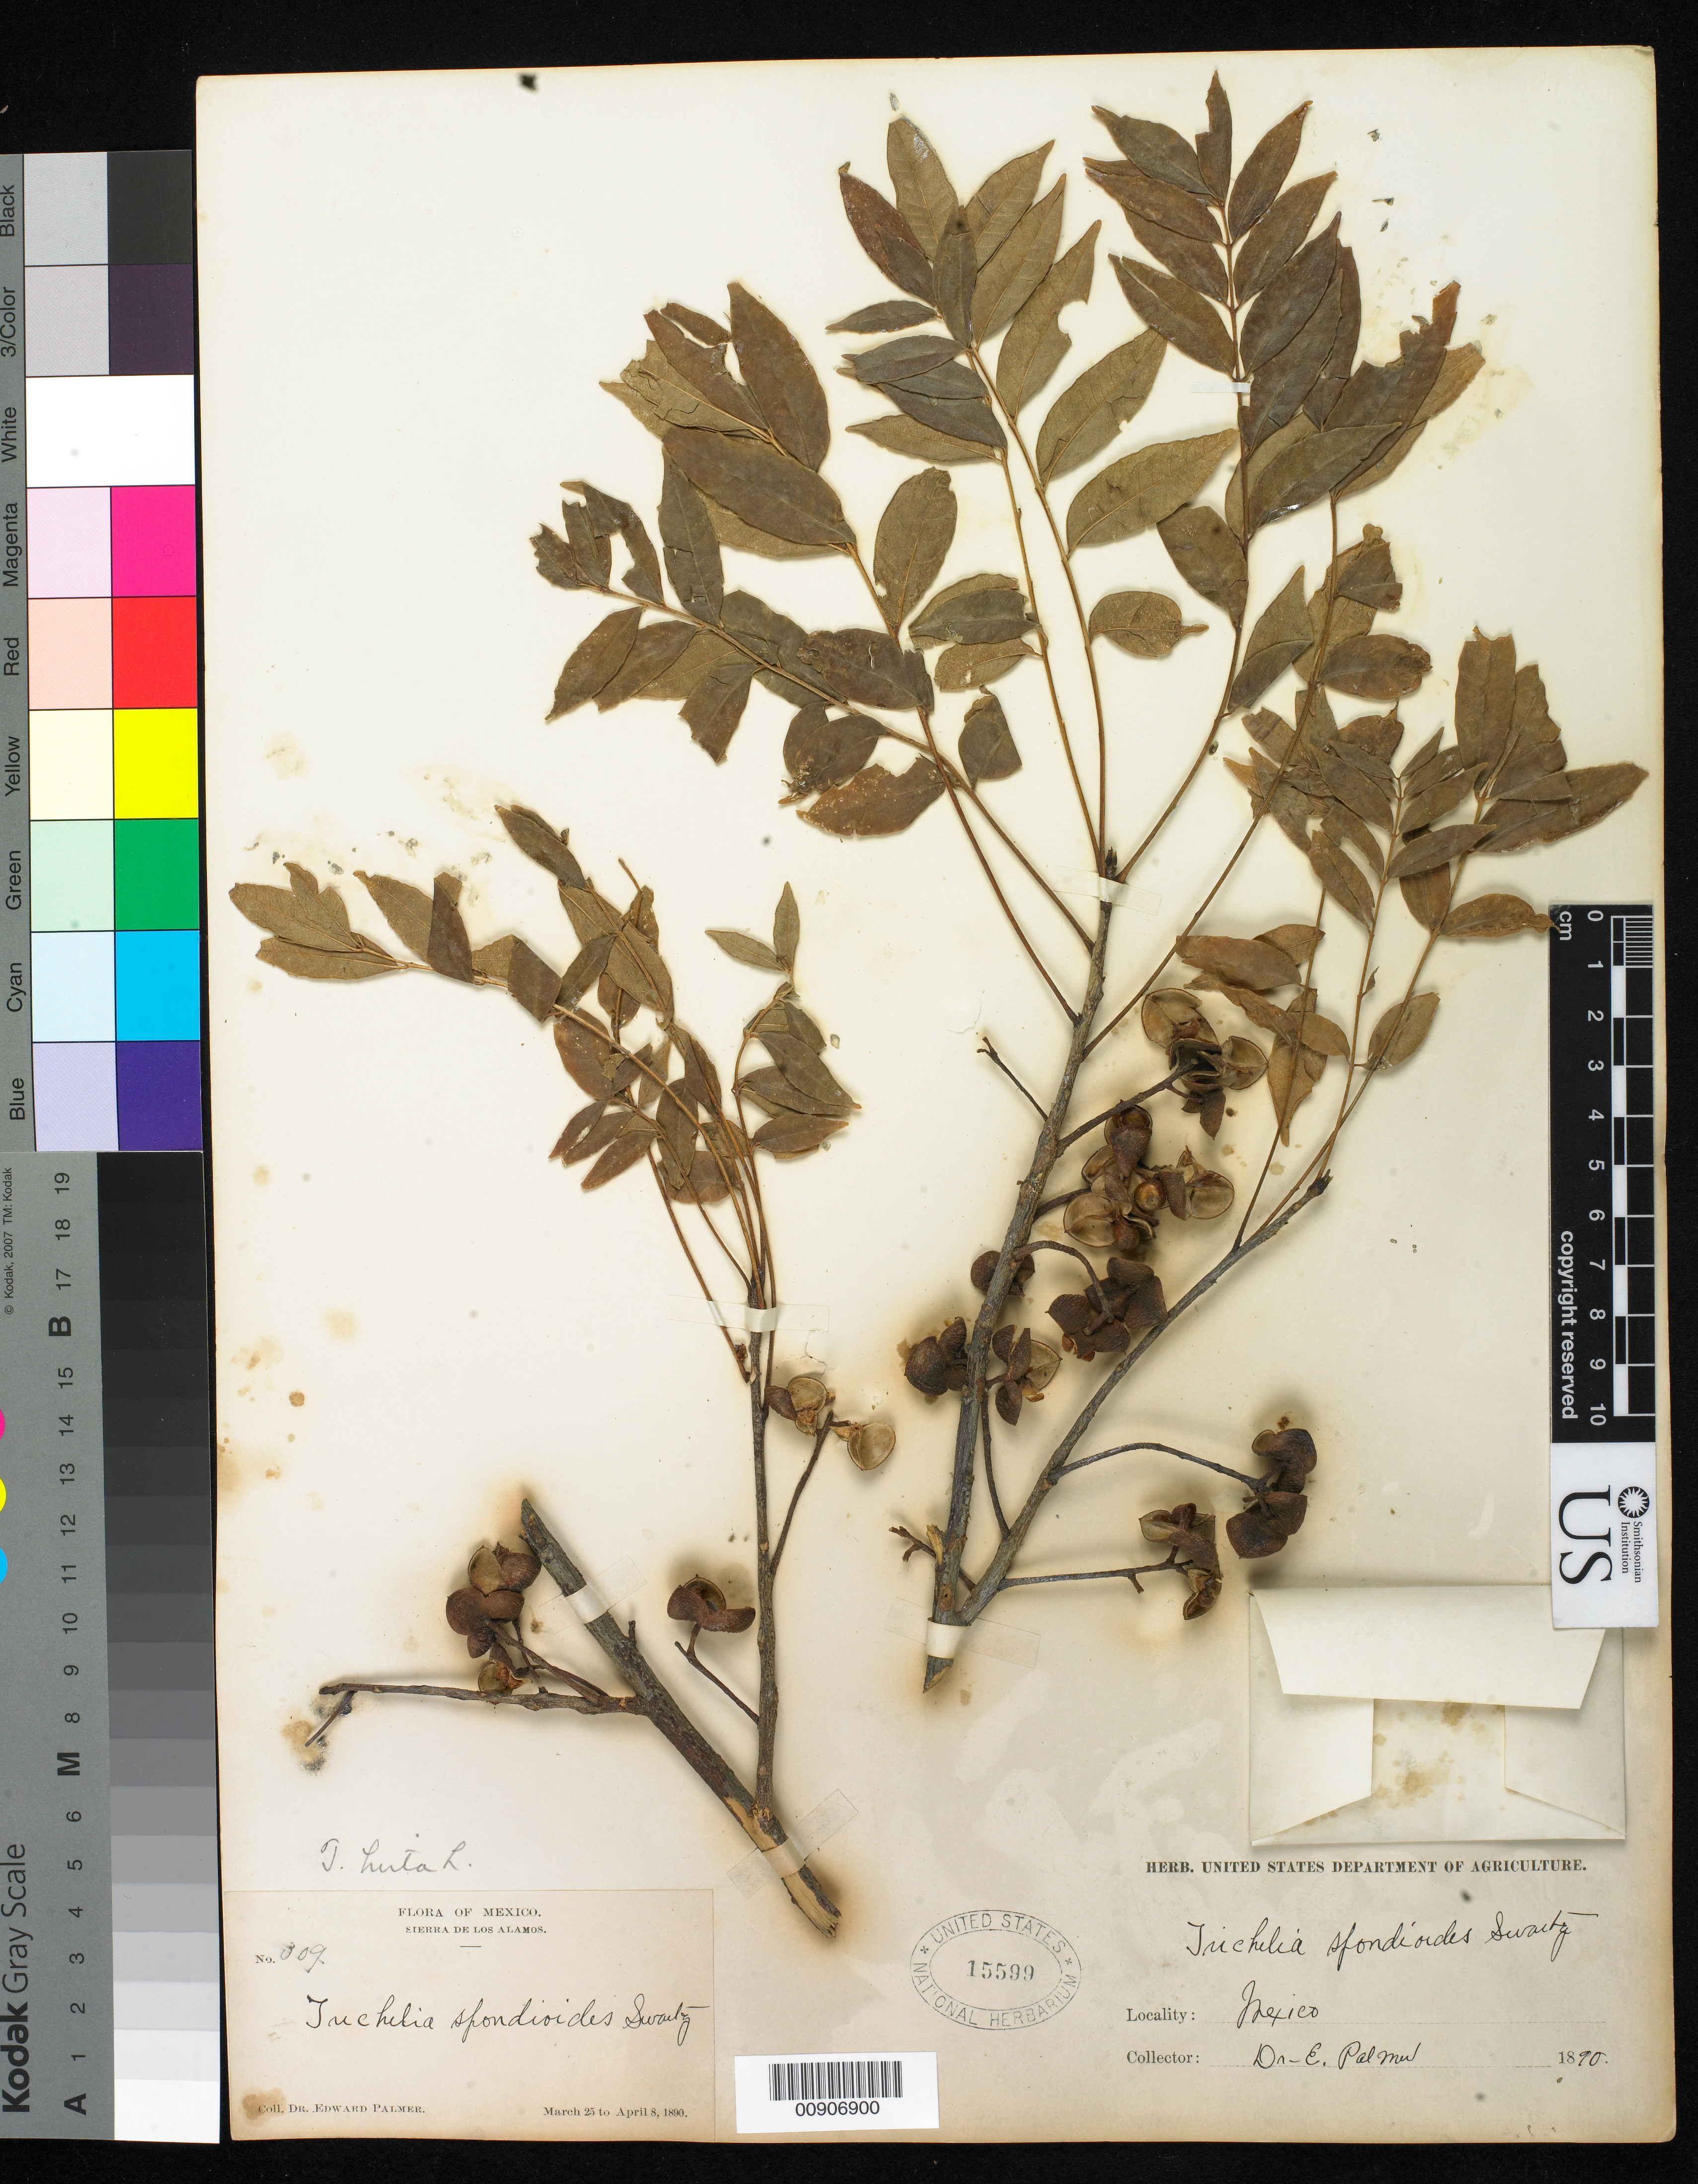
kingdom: Plantae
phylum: Tracheophyta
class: Magnoliopsida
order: Sapindales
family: Meliaceae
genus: Trichilia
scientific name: Trichilia hirta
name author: L.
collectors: E. Palmer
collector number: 309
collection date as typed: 25 Mar 1890 to 08 Apr 1890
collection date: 1890-03-25/1890-04-08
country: Mexico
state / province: Sonora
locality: Sierra de los Alamos, Sonora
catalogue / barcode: US 15599